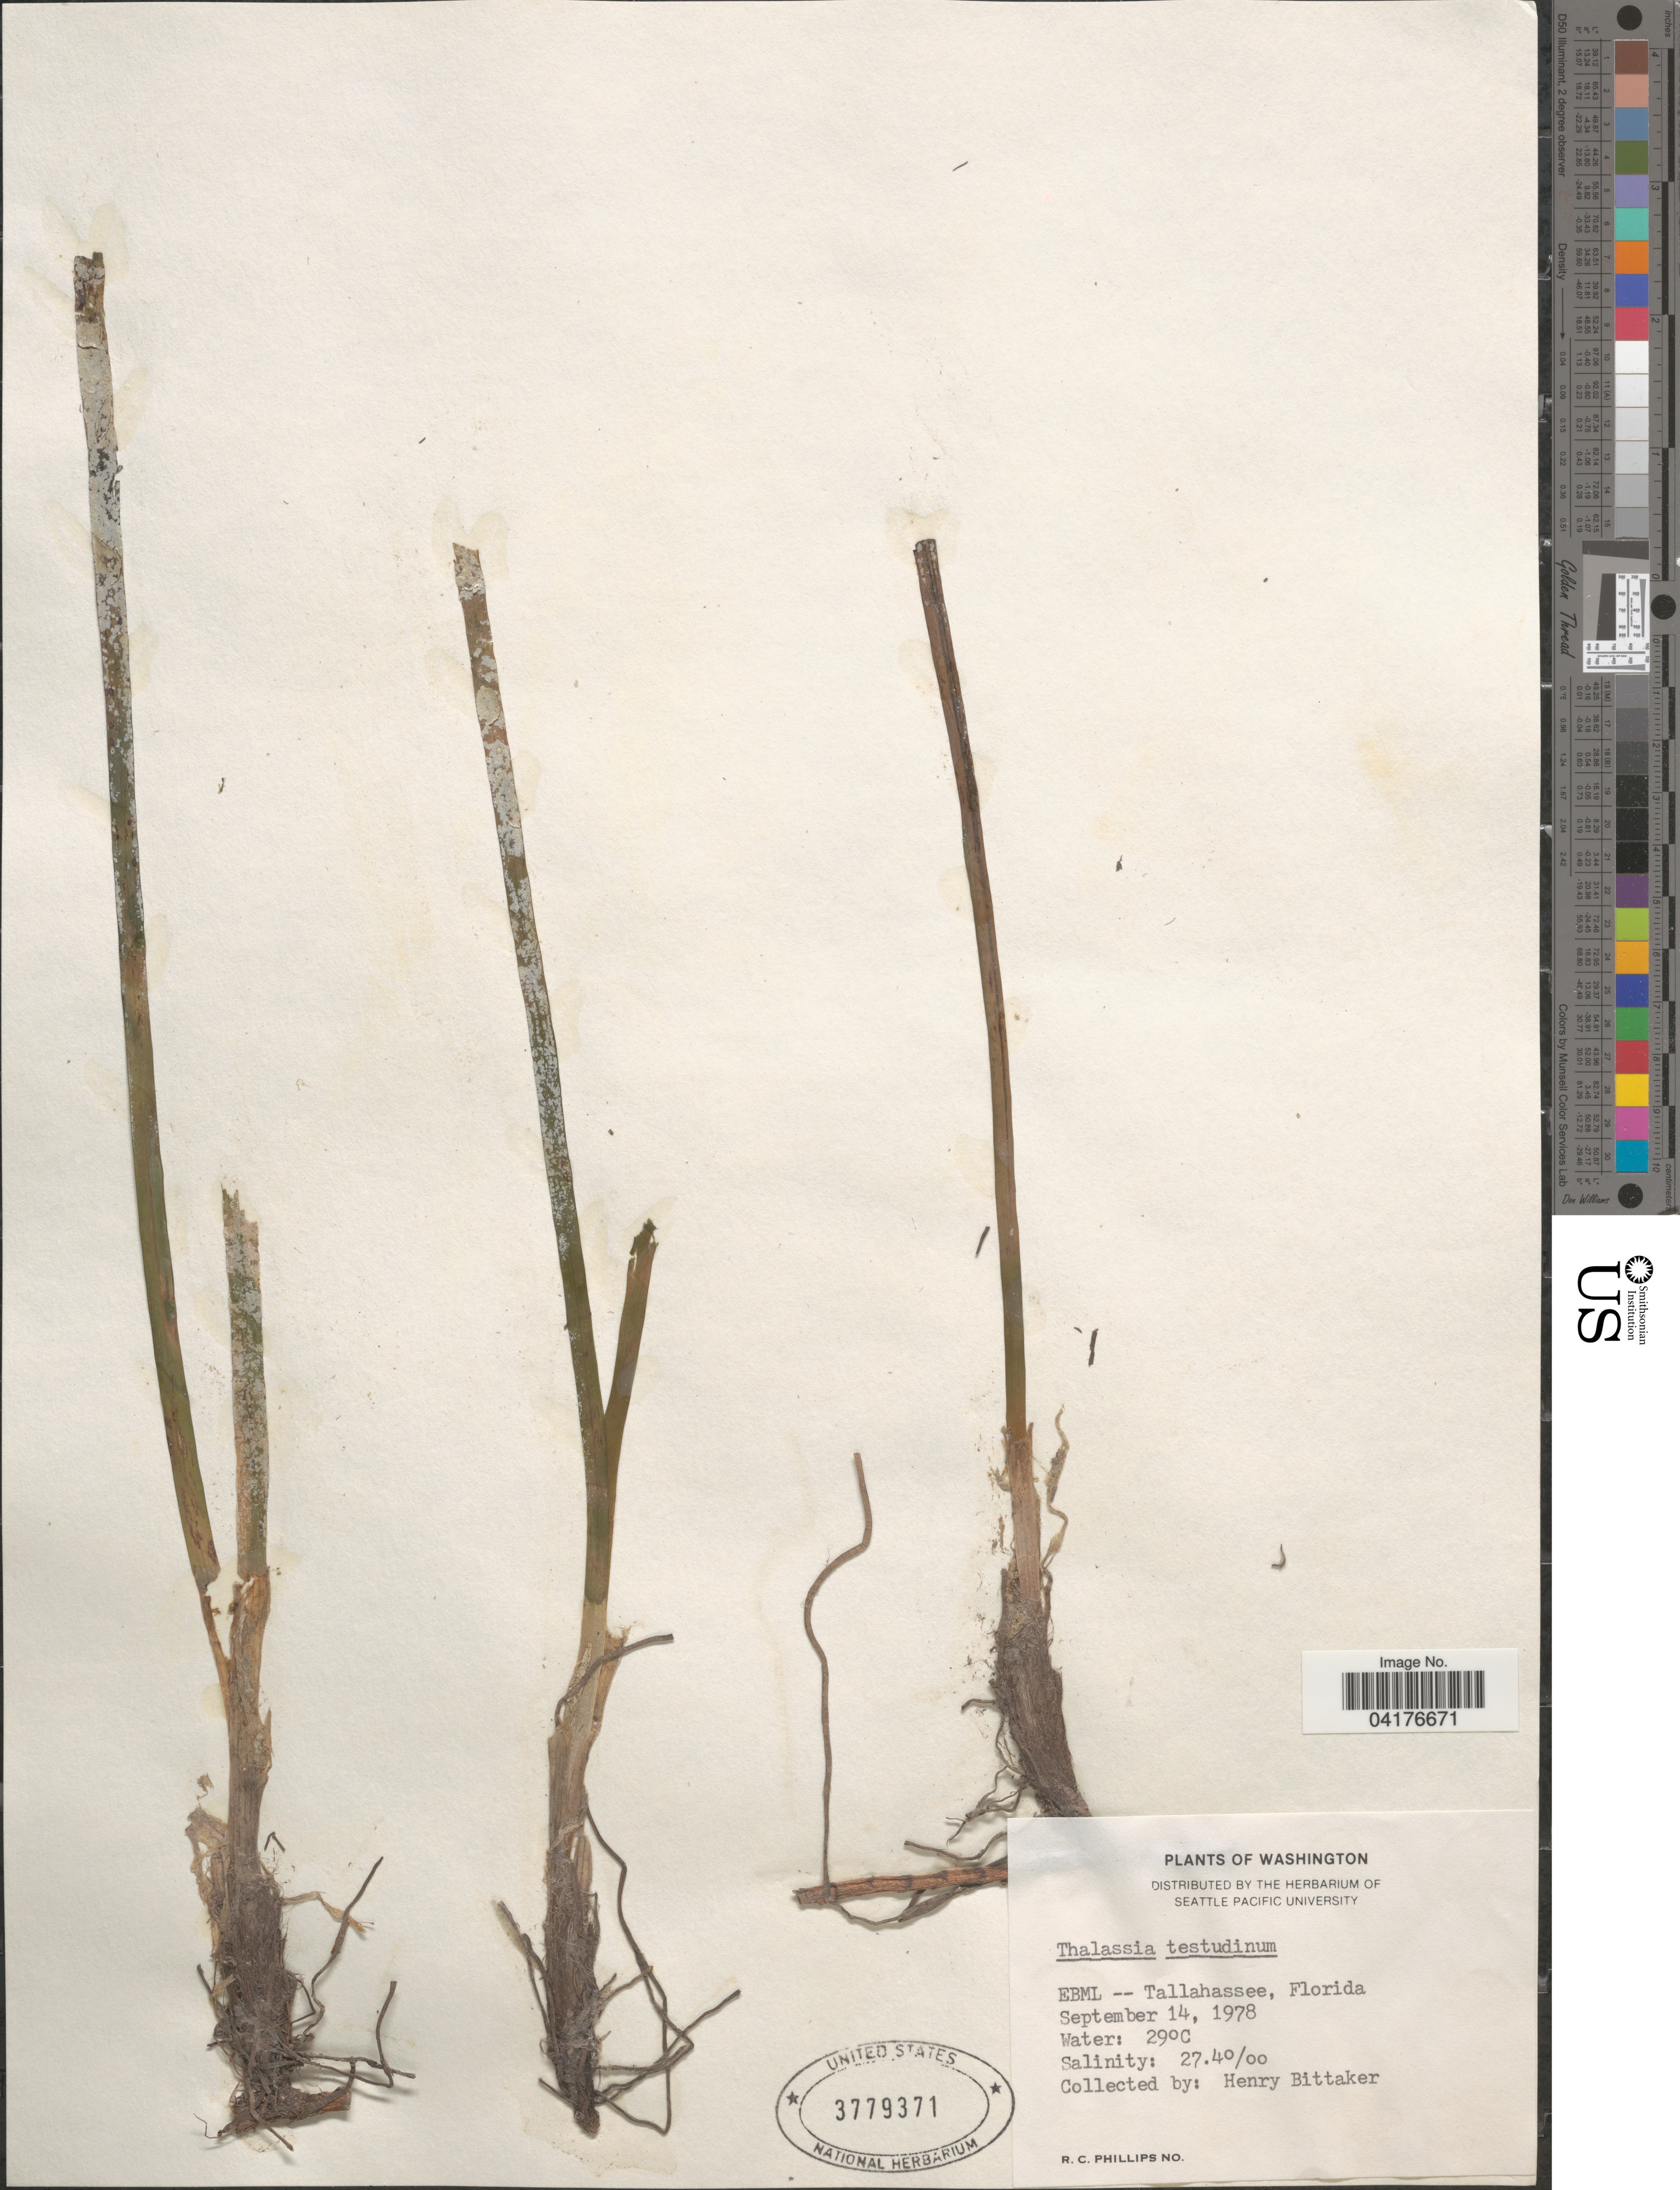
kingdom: Plantae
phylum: Tracheophyta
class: Liliopsida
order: Alismatales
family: Hydrocharitaceae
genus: Thalassia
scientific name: Thalassia testudinum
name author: Banks & Sol. ex K.D. Koenig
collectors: H. Bittaker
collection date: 1978-09-14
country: United States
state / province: Florida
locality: EBML -- Tallahassee.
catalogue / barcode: US 3779371